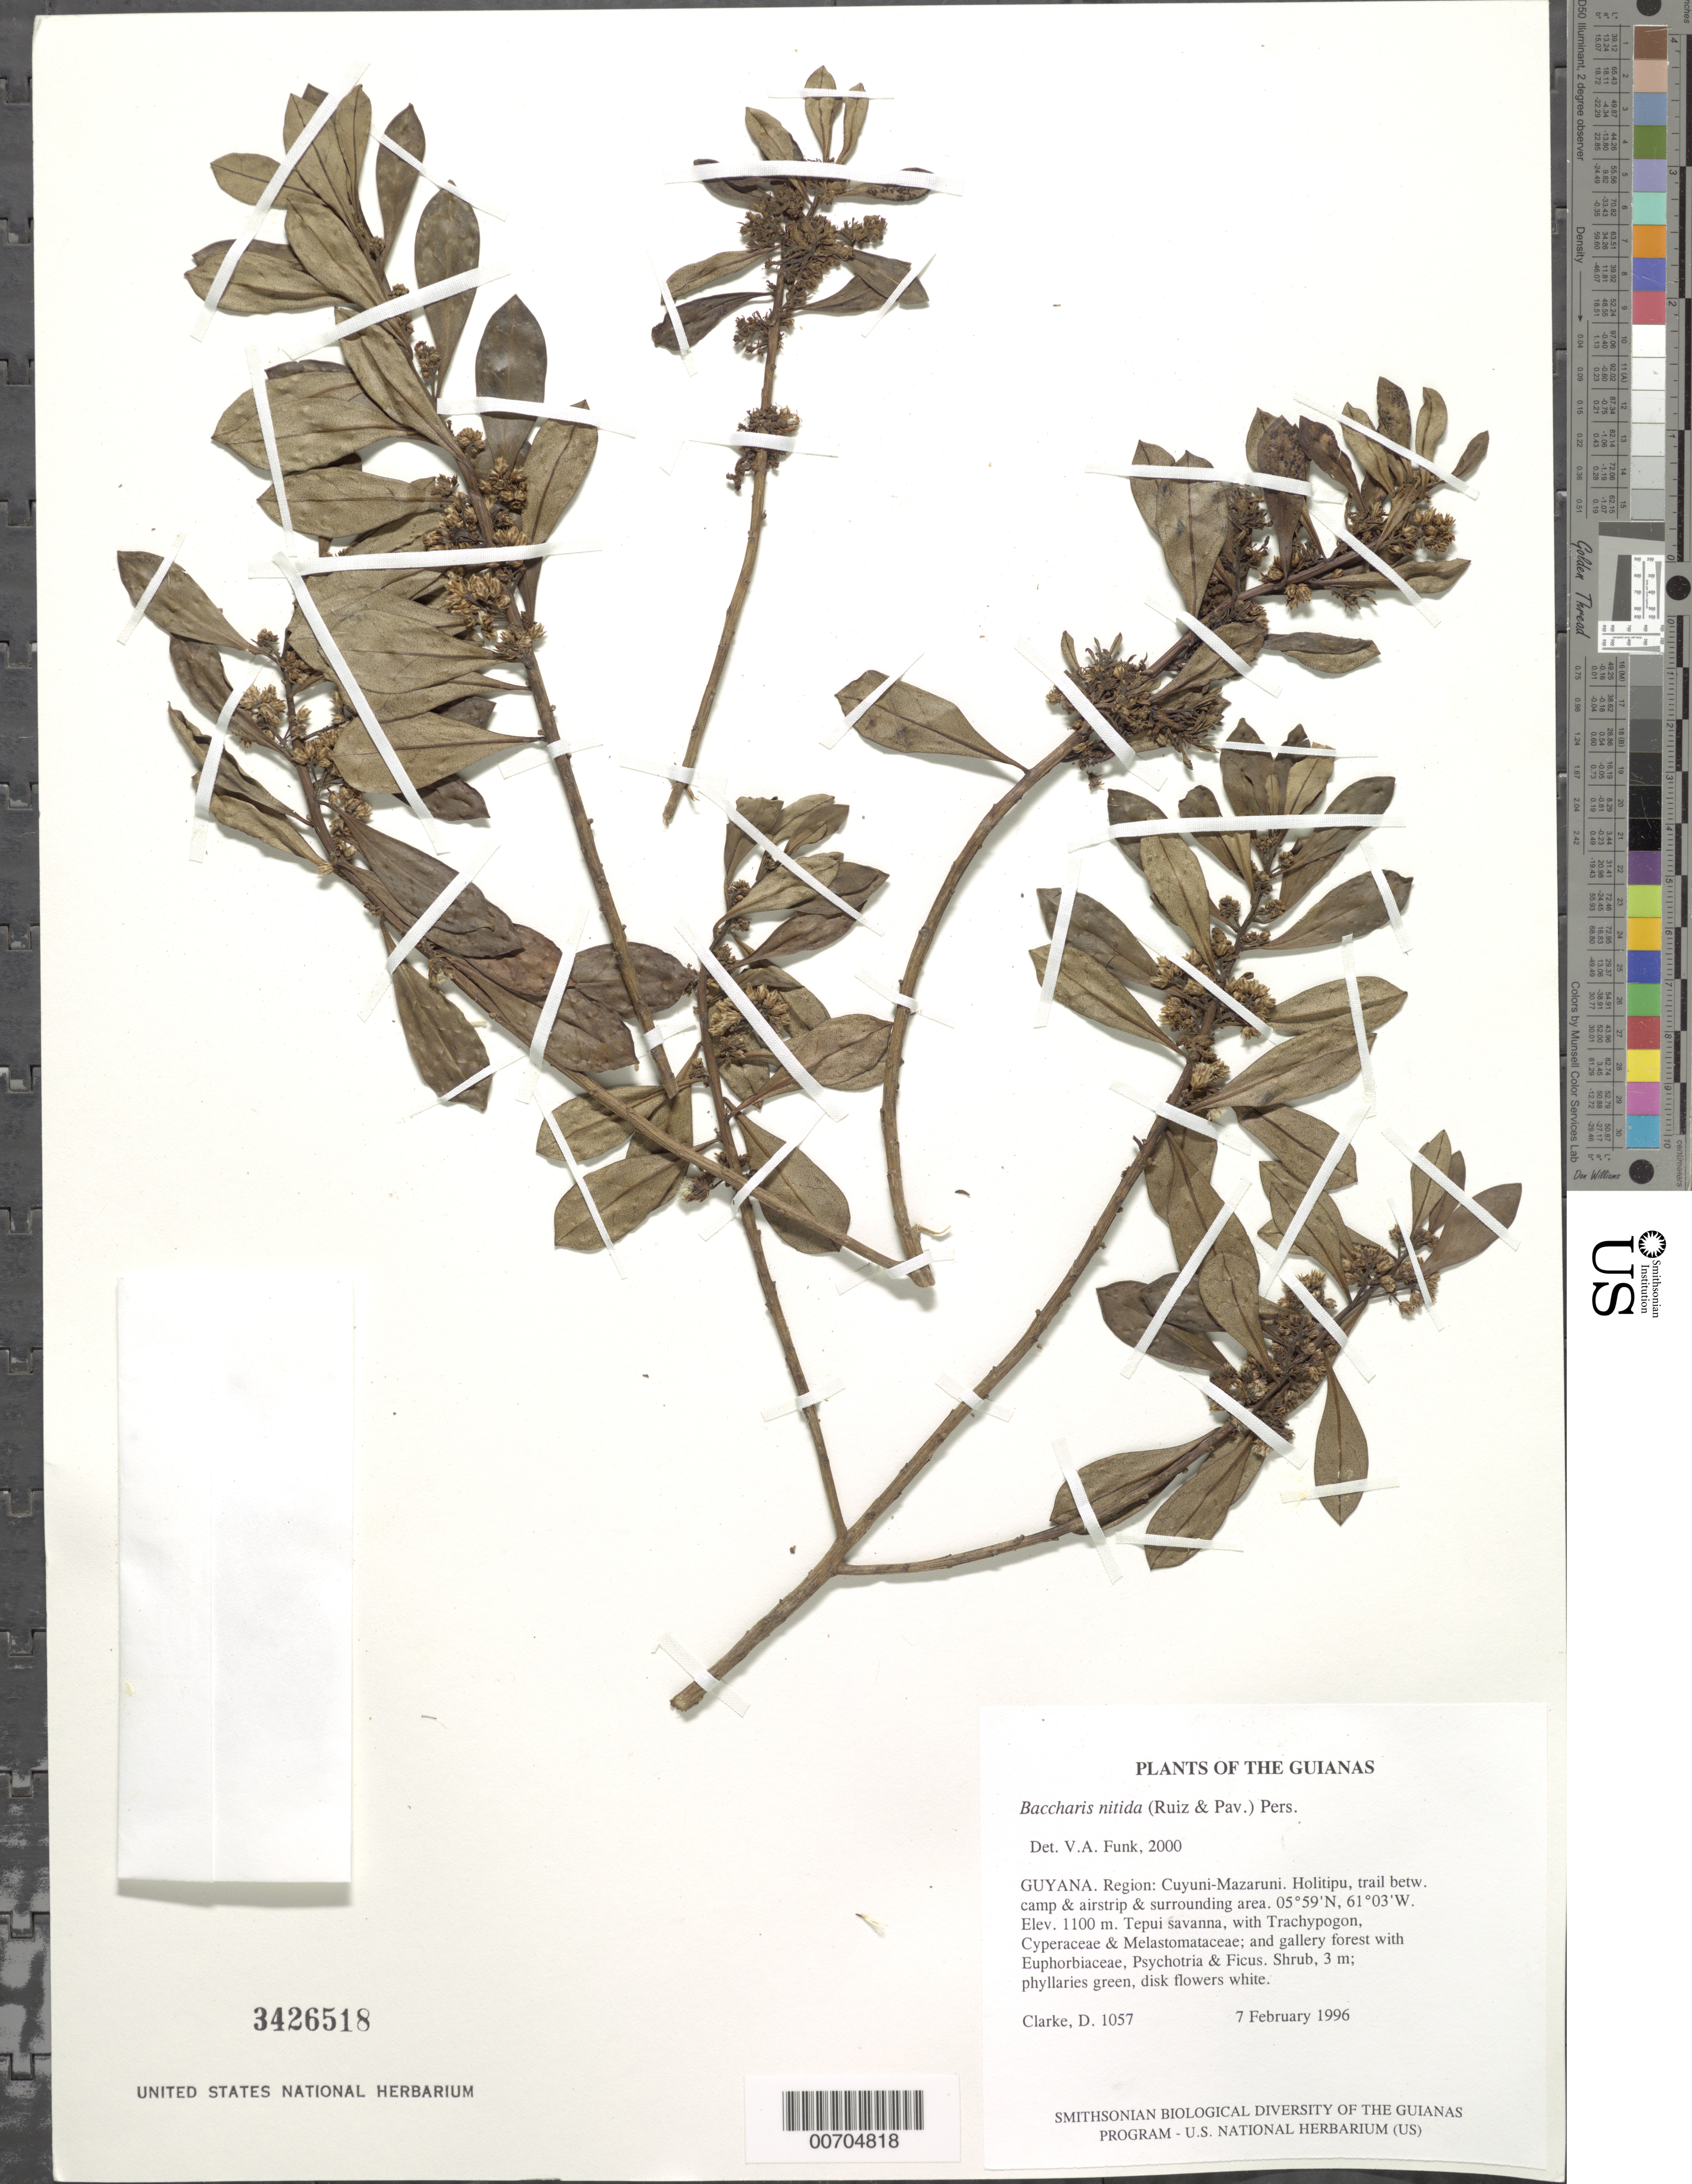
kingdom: Plantae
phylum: Tracheophyta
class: Magnoliopsida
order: Asterales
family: Asteraceae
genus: Baccharis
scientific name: Baccharis nitida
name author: (Ruiz & Pav.) Pers.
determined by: Funk, Vicki A., (BOT), Smithsonian Institution - National Museum of Natural History (UNITED STATES)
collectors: H. D. Clarke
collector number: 1057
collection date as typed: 7 February 1996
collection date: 1996-02-07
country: Guyana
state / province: Cuyuni-Mazaruni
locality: Holitipu, trail between camp & airstrip & surrounding area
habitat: Tepui savanna, with Trachypogon, Cyperaceae & Melastomataceae; and gallery forest with Euphorbiaceae, Psychotria & Ficus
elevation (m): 1100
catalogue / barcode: US 3426518